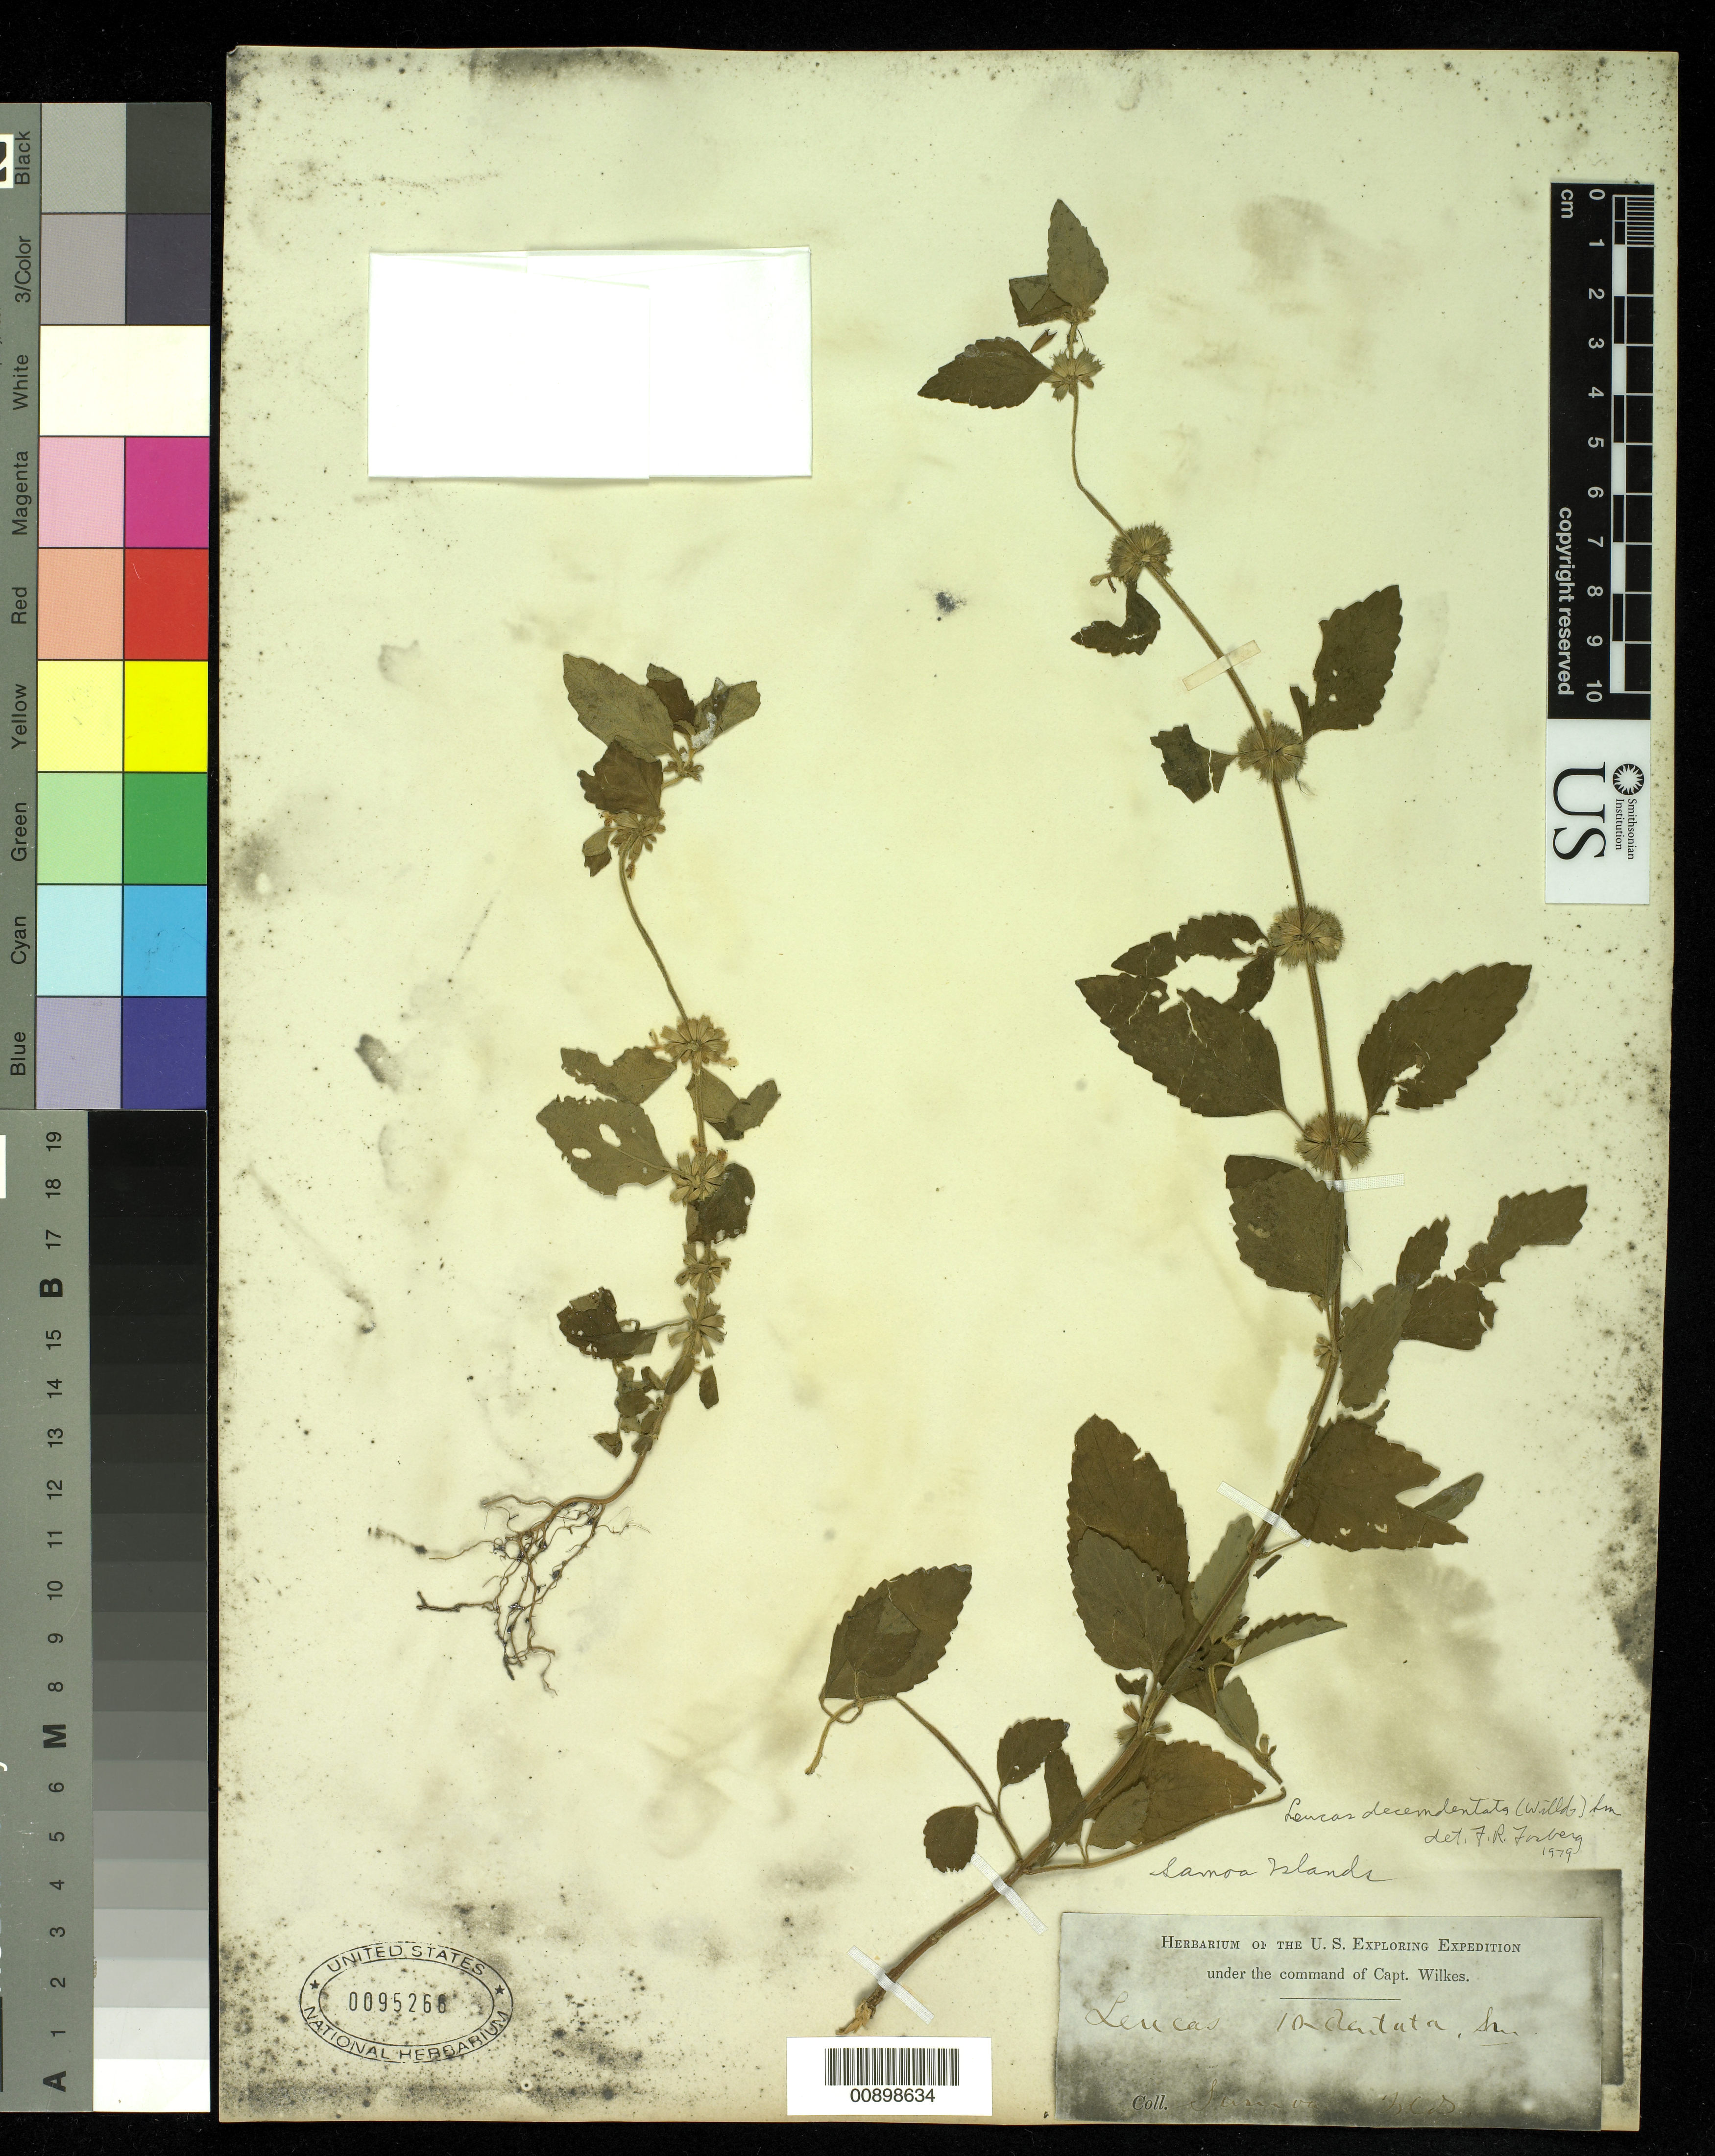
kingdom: Plantae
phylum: Tracheophyta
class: Magnoliopsida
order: Lamiales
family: Lamiaceae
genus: Leucas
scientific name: Leucas decemdentata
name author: (Willd.) Sm.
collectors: Wilkes Explor. Exped.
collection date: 1838/1842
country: American Samoa / Samoa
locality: Samoan Islands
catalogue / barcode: US 95266